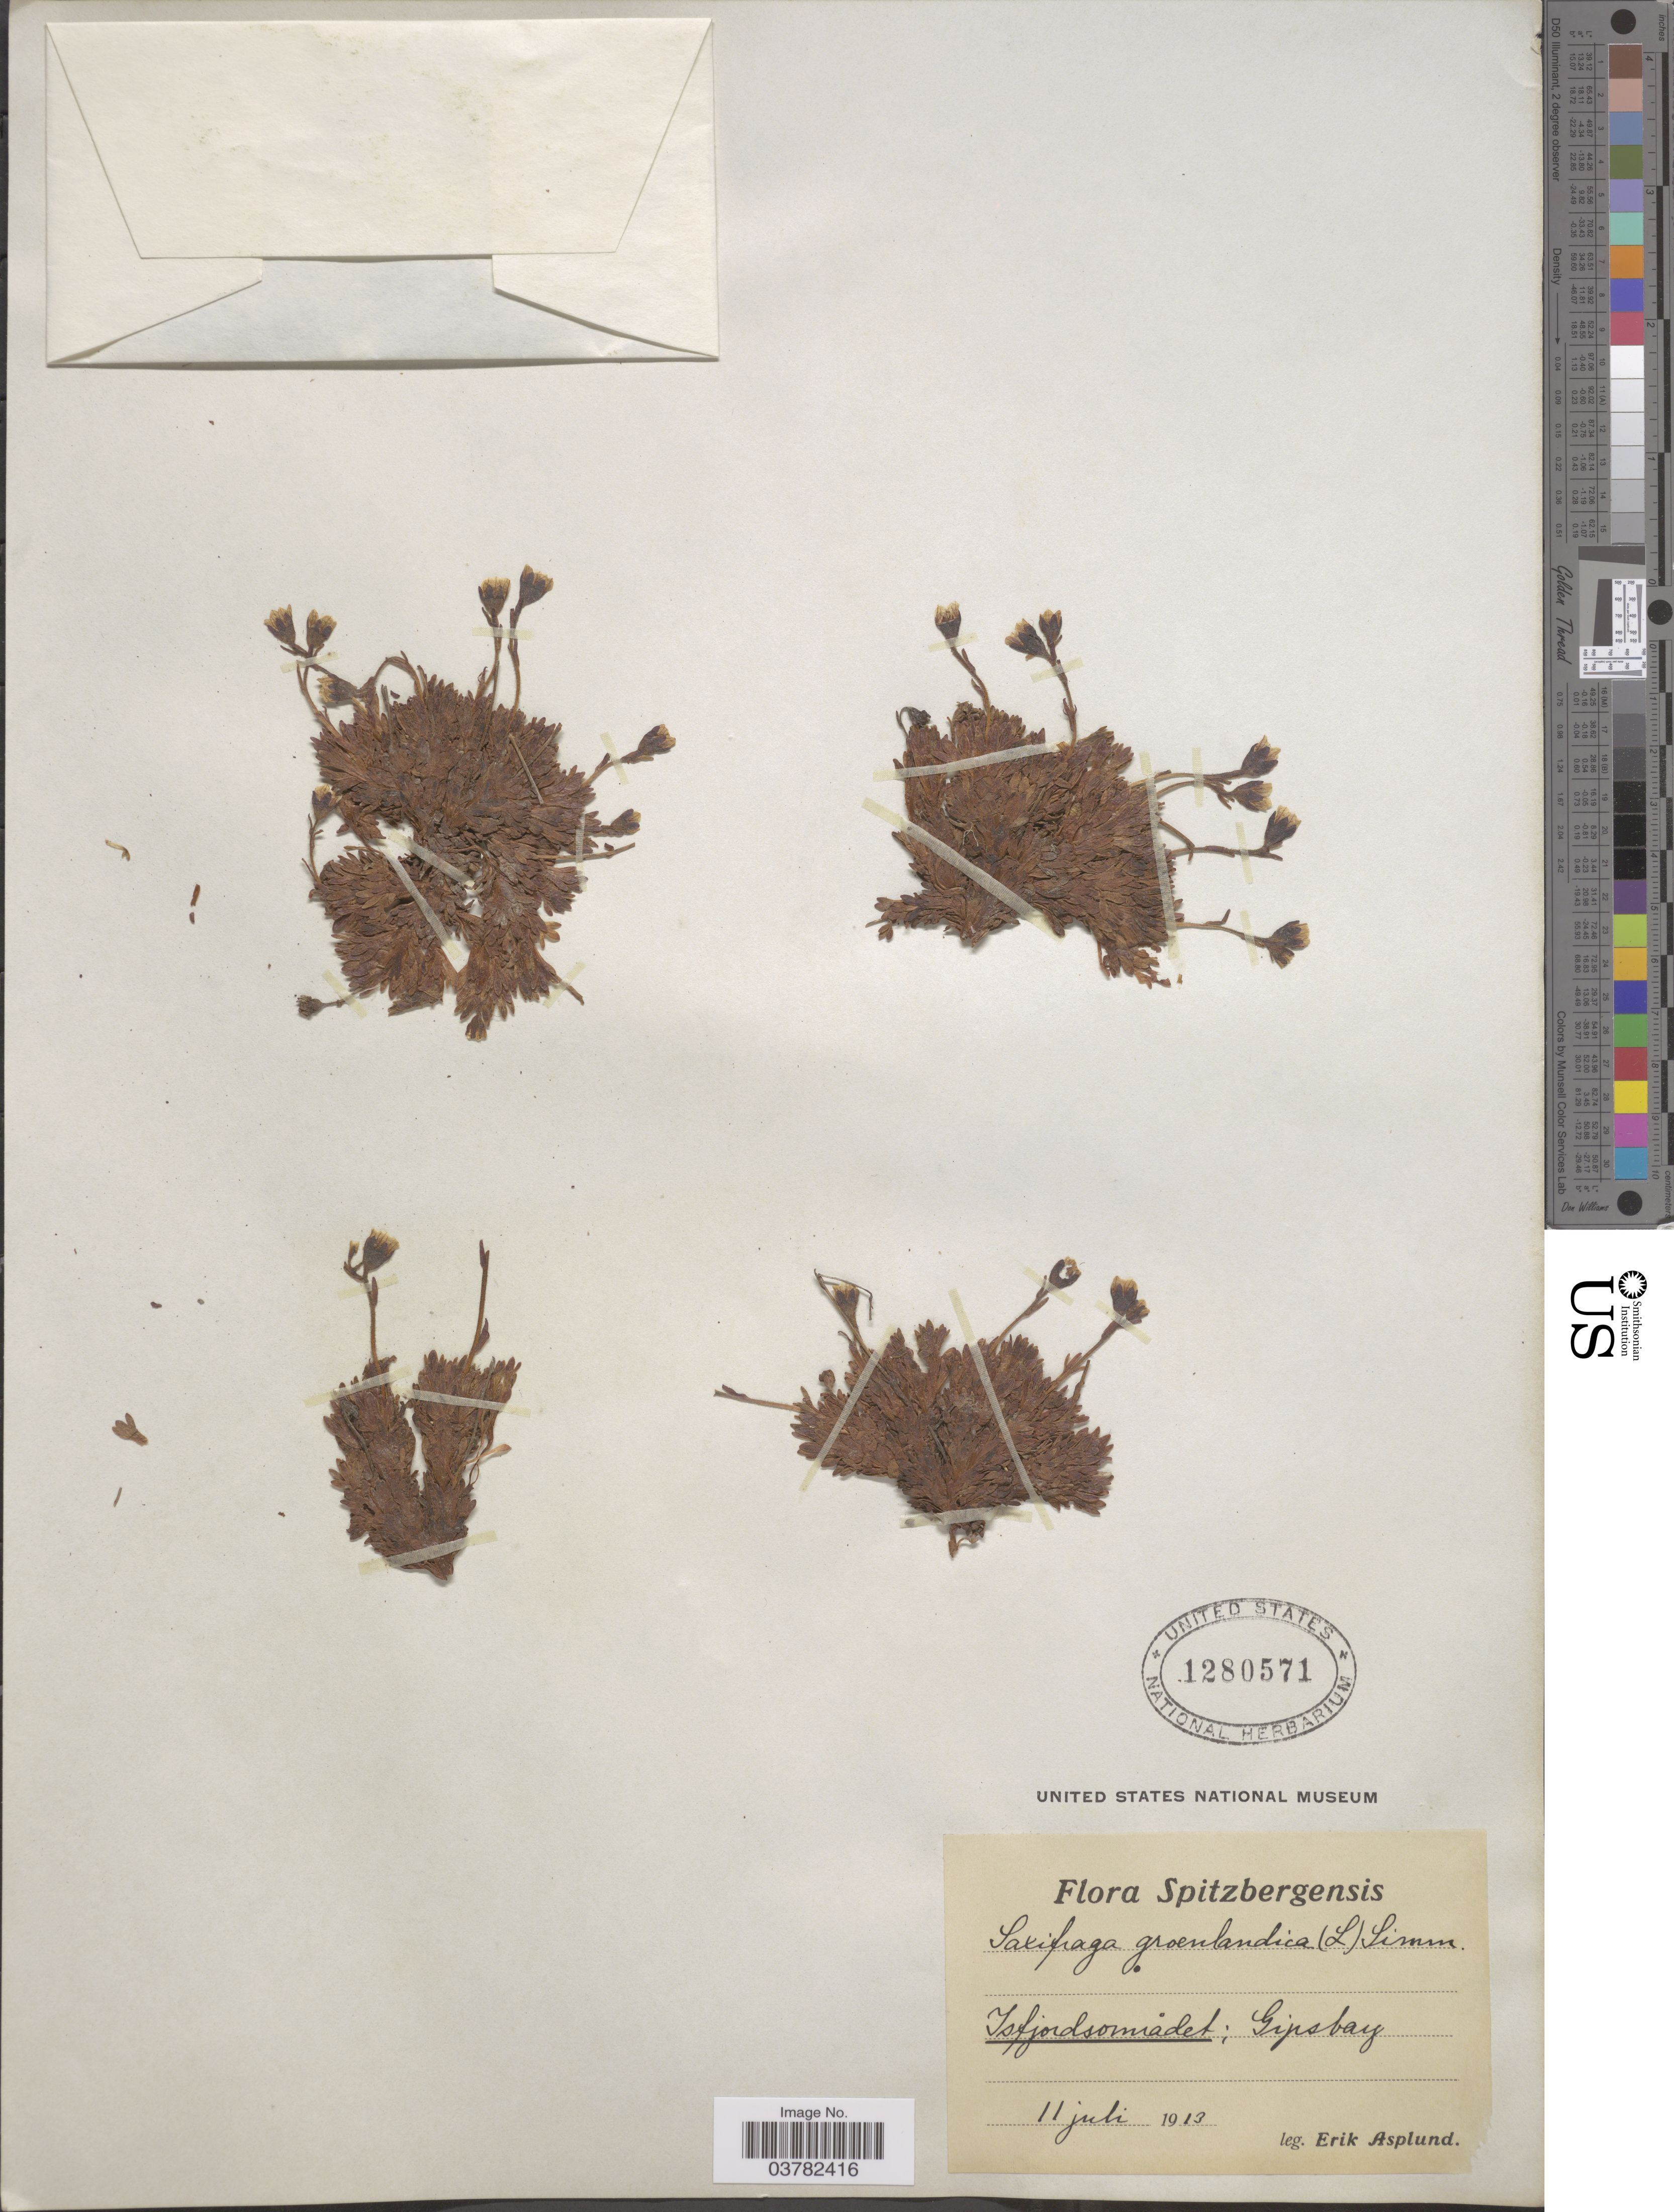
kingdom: Plantae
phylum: Tracheophyta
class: Magnoliopsida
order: Saxifragales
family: Saxifragaceae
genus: Saxifraga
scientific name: Saxifraga groenlandica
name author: L.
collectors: E. Asplund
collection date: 1913-07-11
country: Norway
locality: Spitzbergensis. Isfjordsomiadet; Gipsbay.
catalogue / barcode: US 1280571